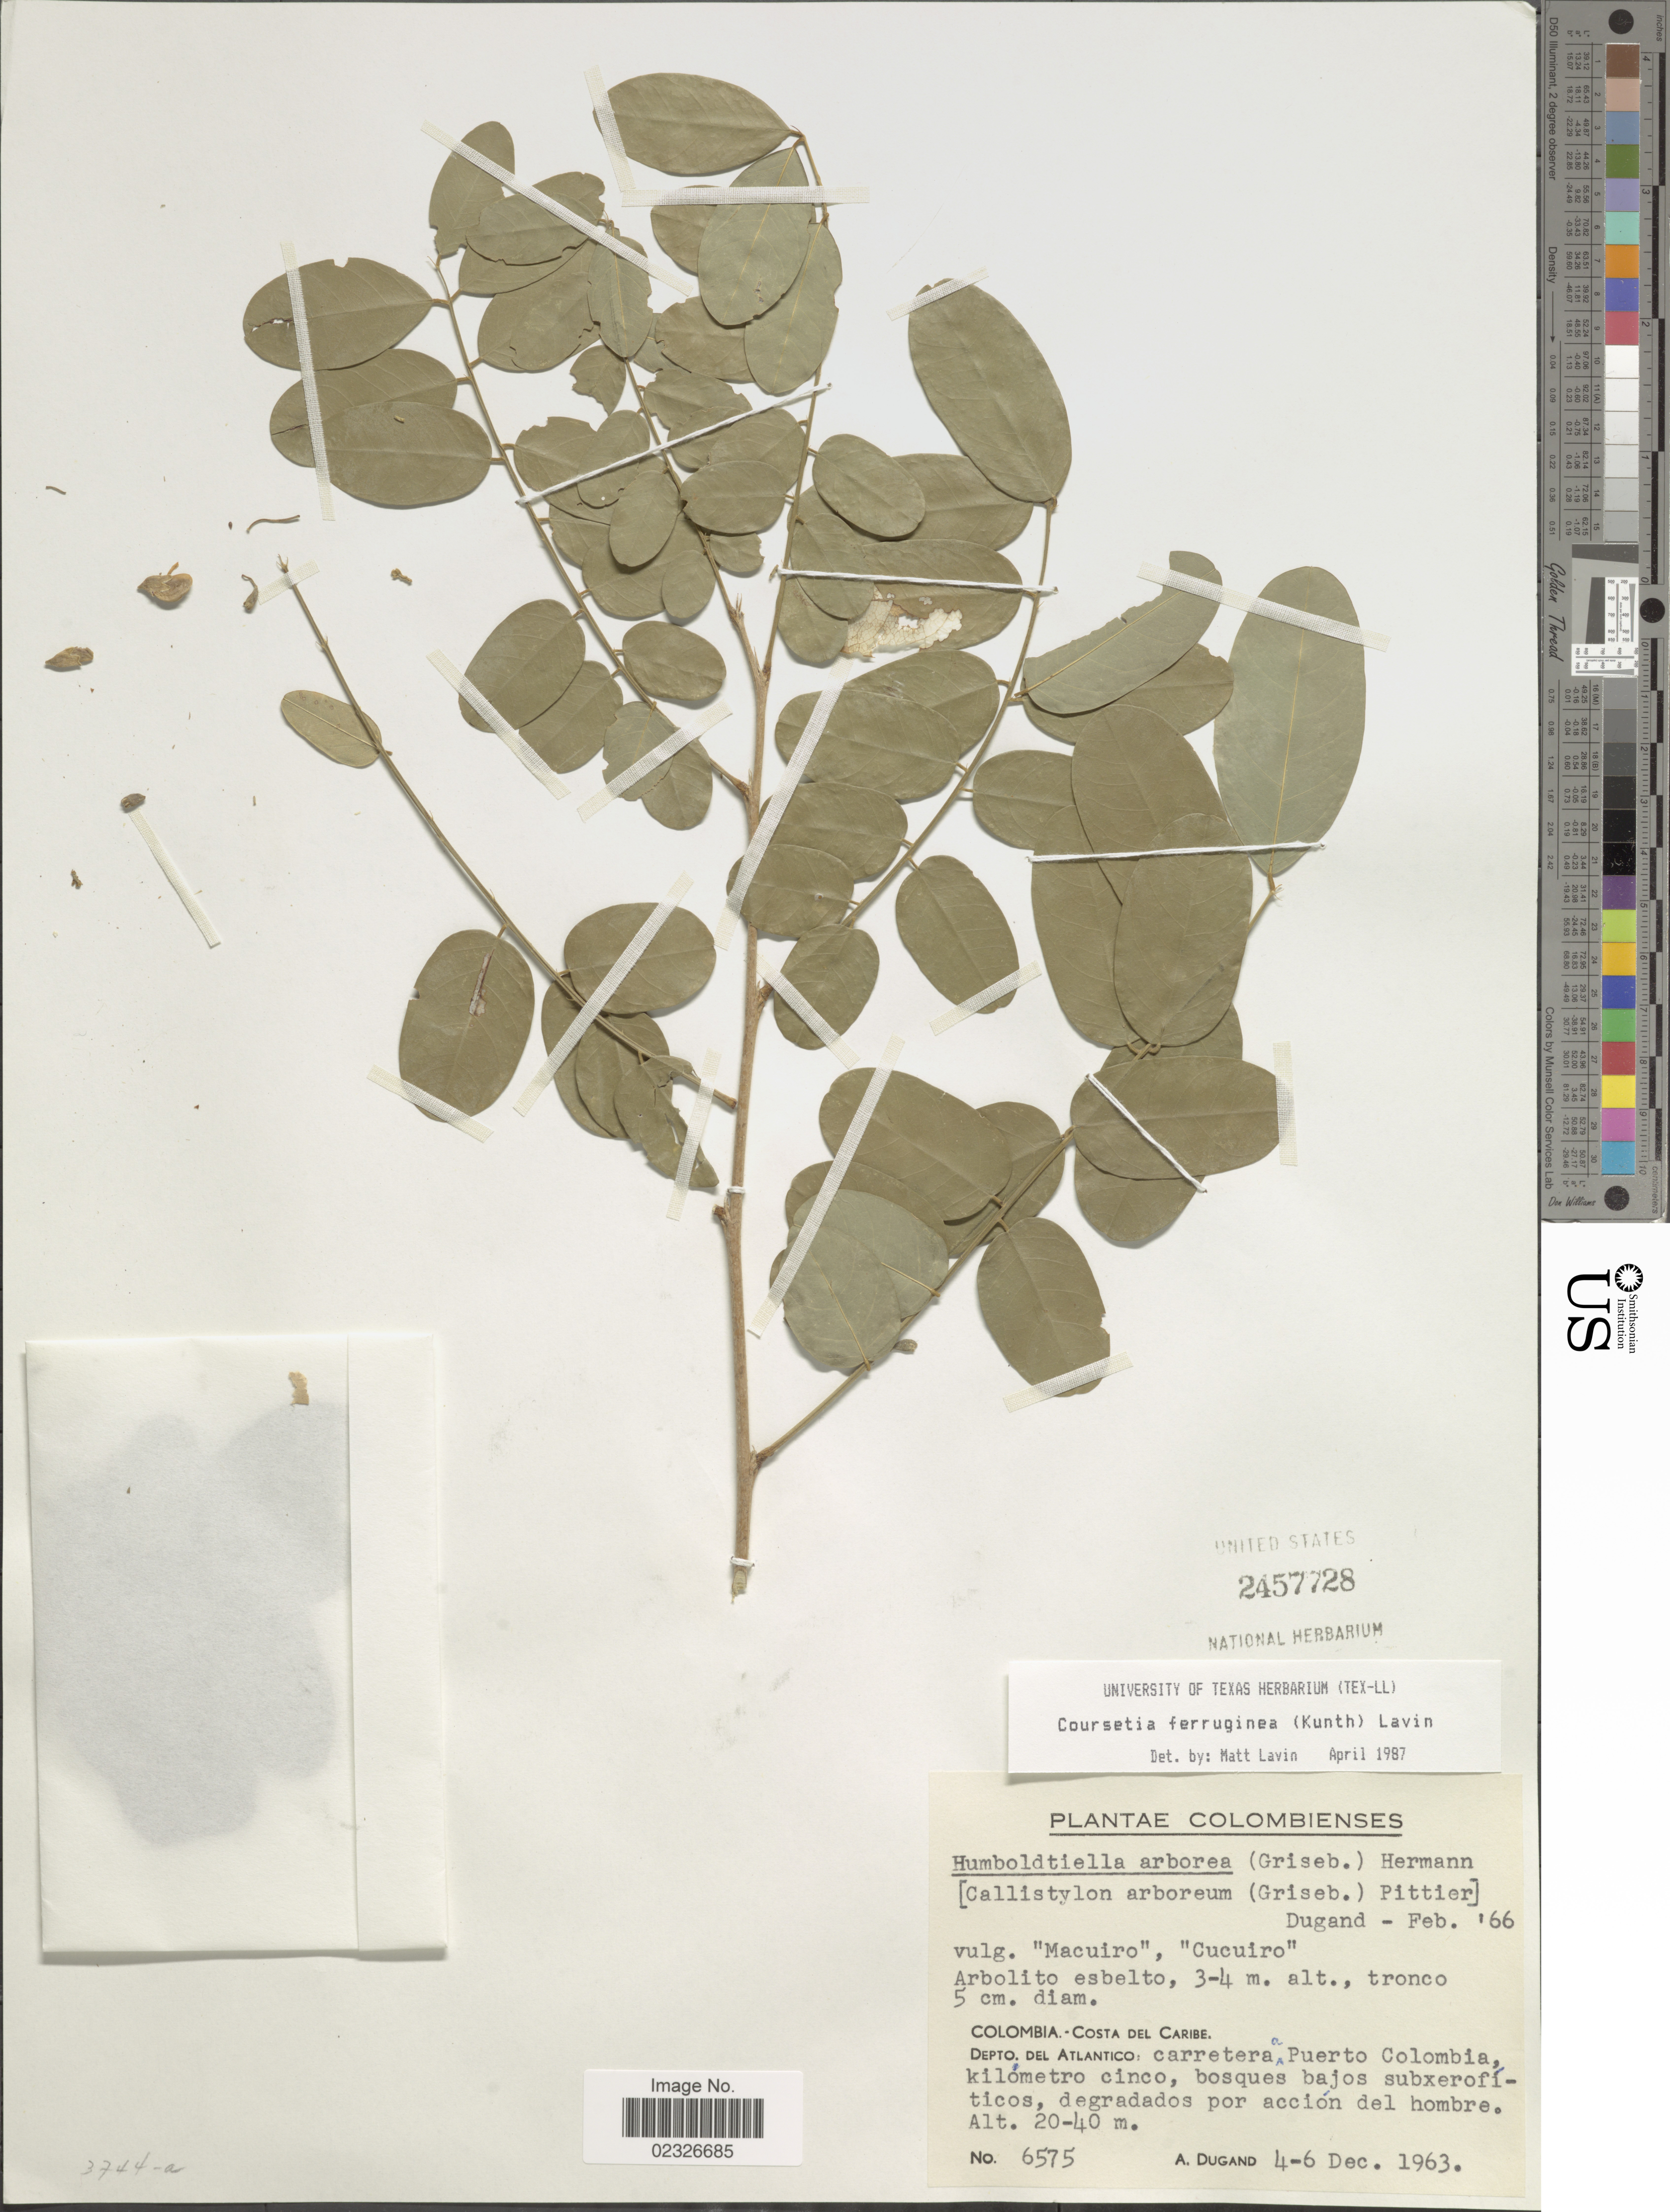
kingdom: Plantae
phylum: Tracheophyta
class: Magnoliopsida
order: Fabales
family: Fabaceae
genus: Coursetia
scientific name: Coursetia ferruginea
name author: (Kunth) Lavin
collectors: A. Dugand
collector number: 6575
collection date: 1963-12-04/1963-12-06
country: Colombia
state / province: Atlántico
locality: Costa del Caribe. Depto. del Atlantico: carretera a Puerto Colombia, kilómetro cinco, bosques bajos subxerofíticos, degradados por acción del hombre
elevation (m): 20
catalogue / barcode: US 2457728